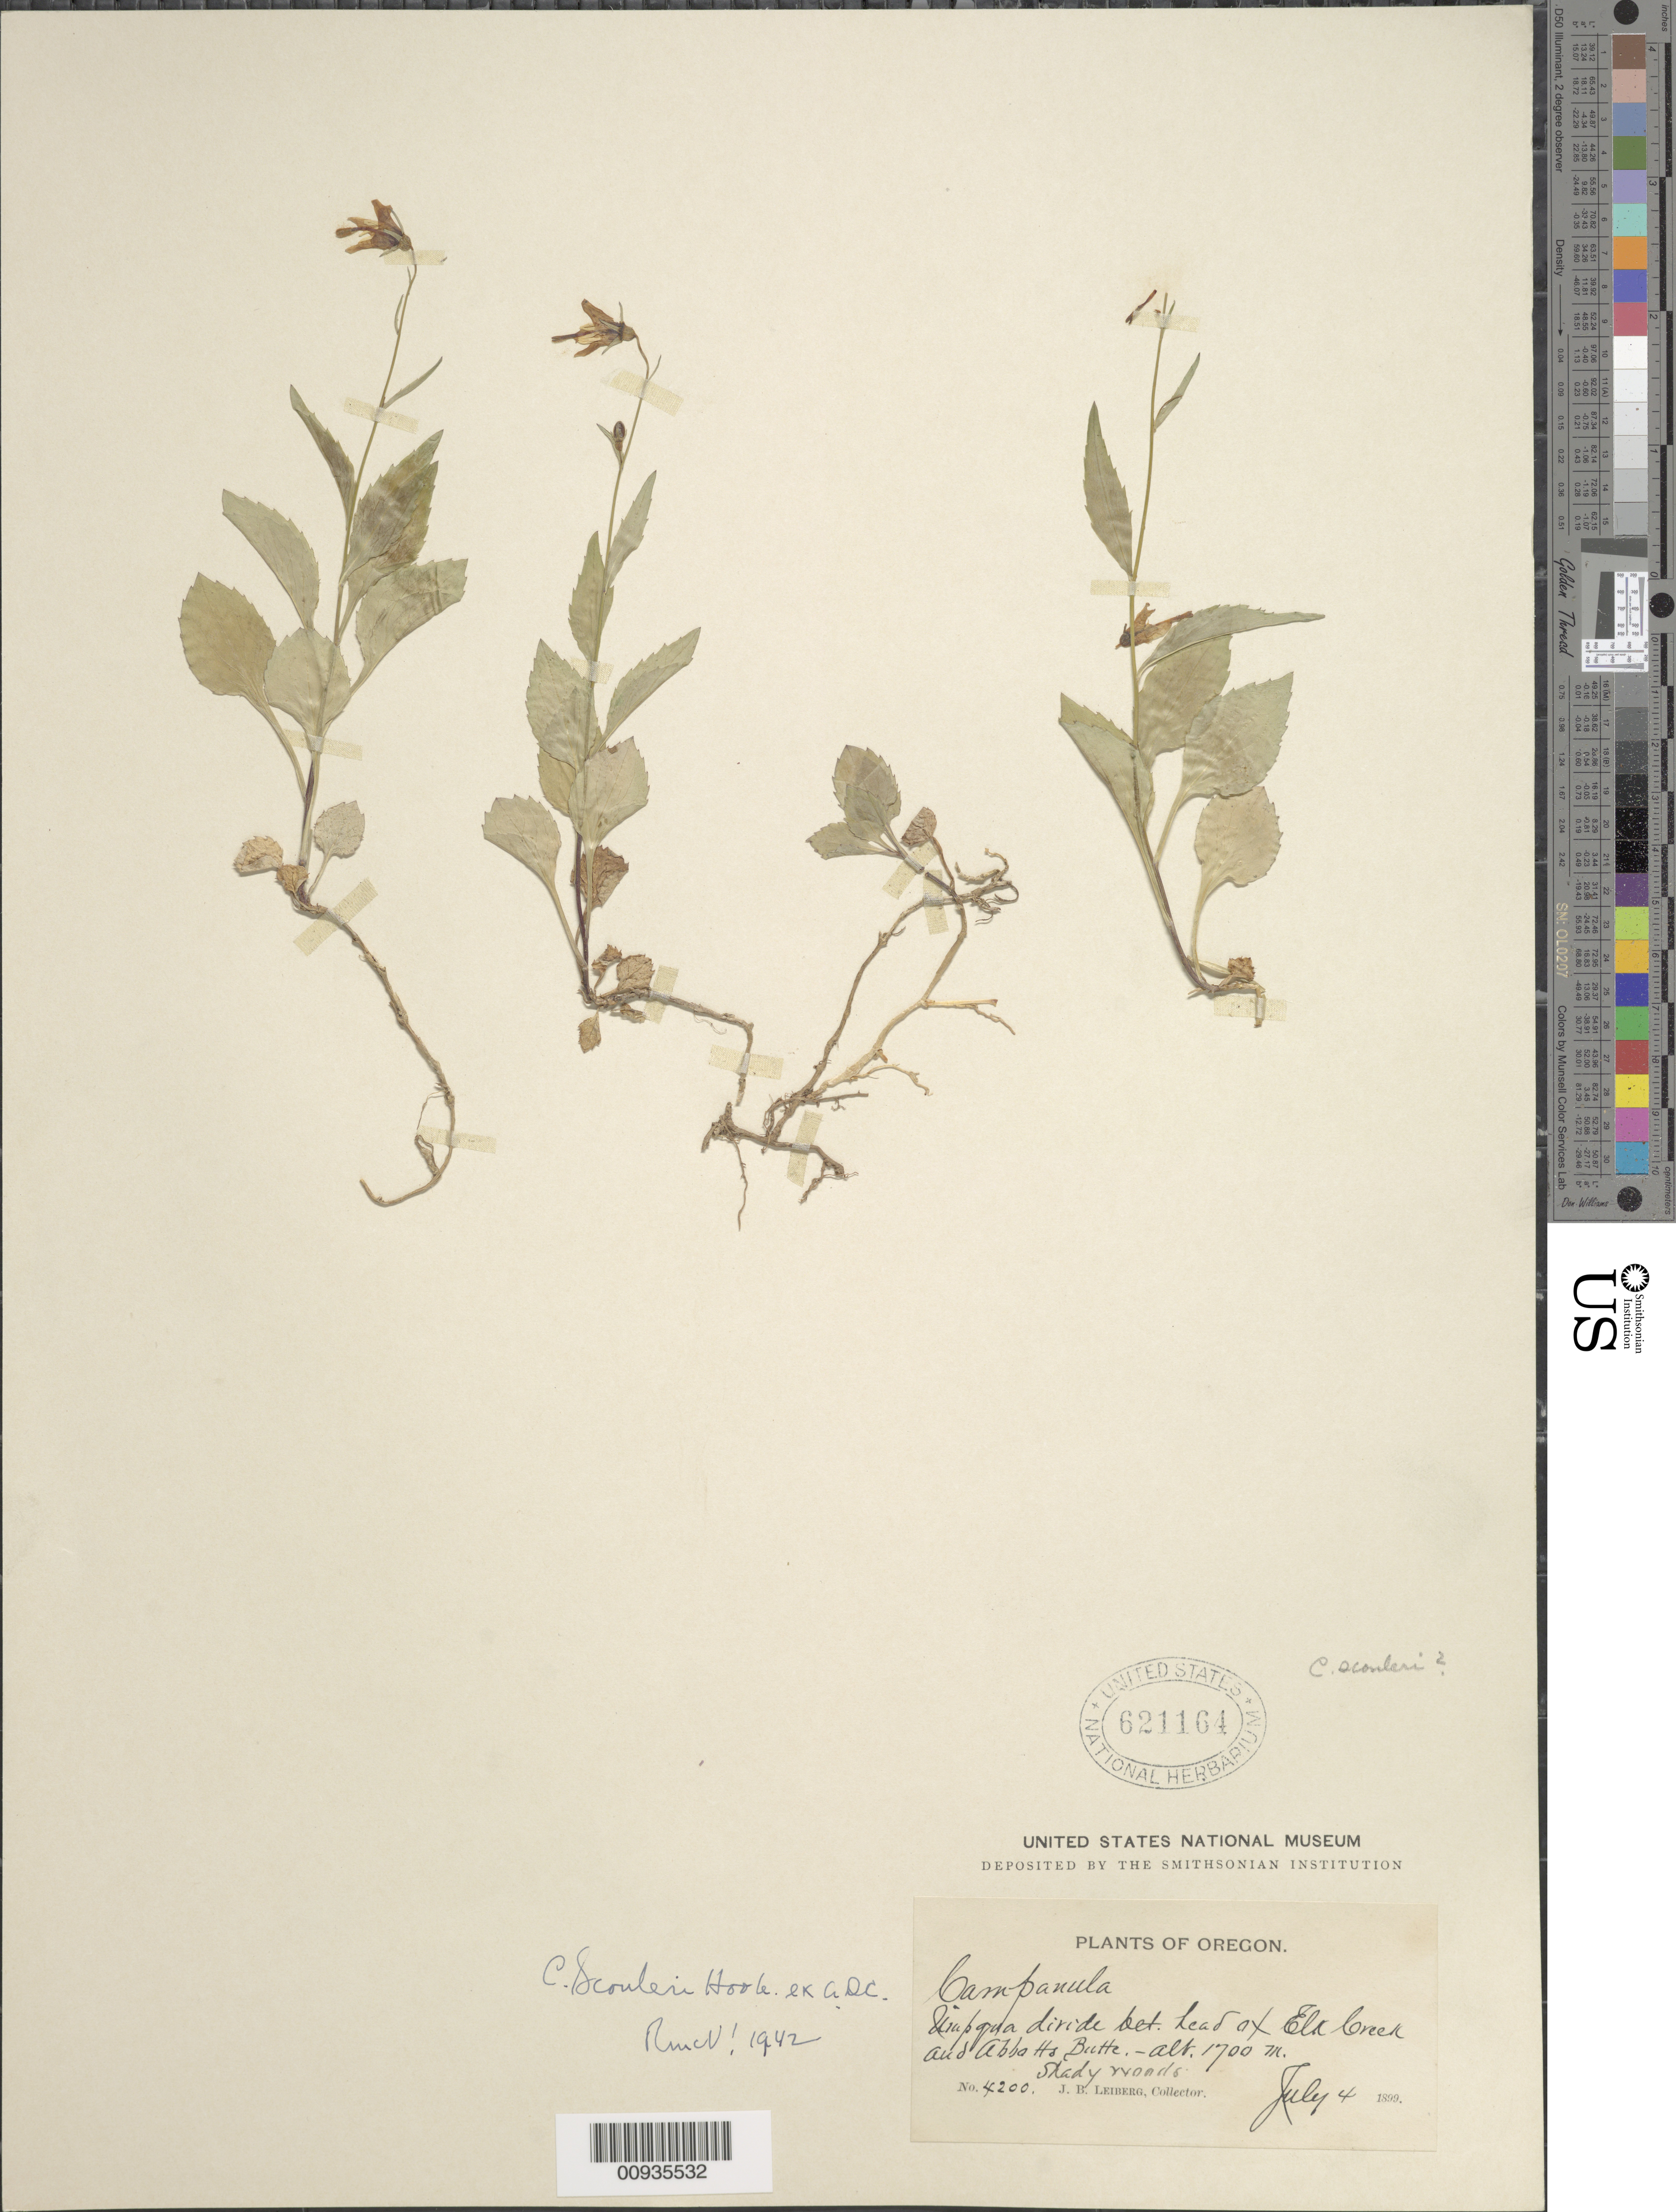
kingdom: Plantae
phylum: Tracheophyta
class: Magnoliopsida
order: Asterales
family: Campanulaceae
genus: Campanula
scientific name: Campanula scouleri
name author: Hook.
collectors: J. B. Leiberg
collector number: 4200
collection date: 1899-07-04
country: United States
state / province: Oregon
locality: Shady woods, Umpqua divide bet. head of Elk Creek and Abbotts Butte.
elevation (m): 1700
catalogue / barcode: US 621164